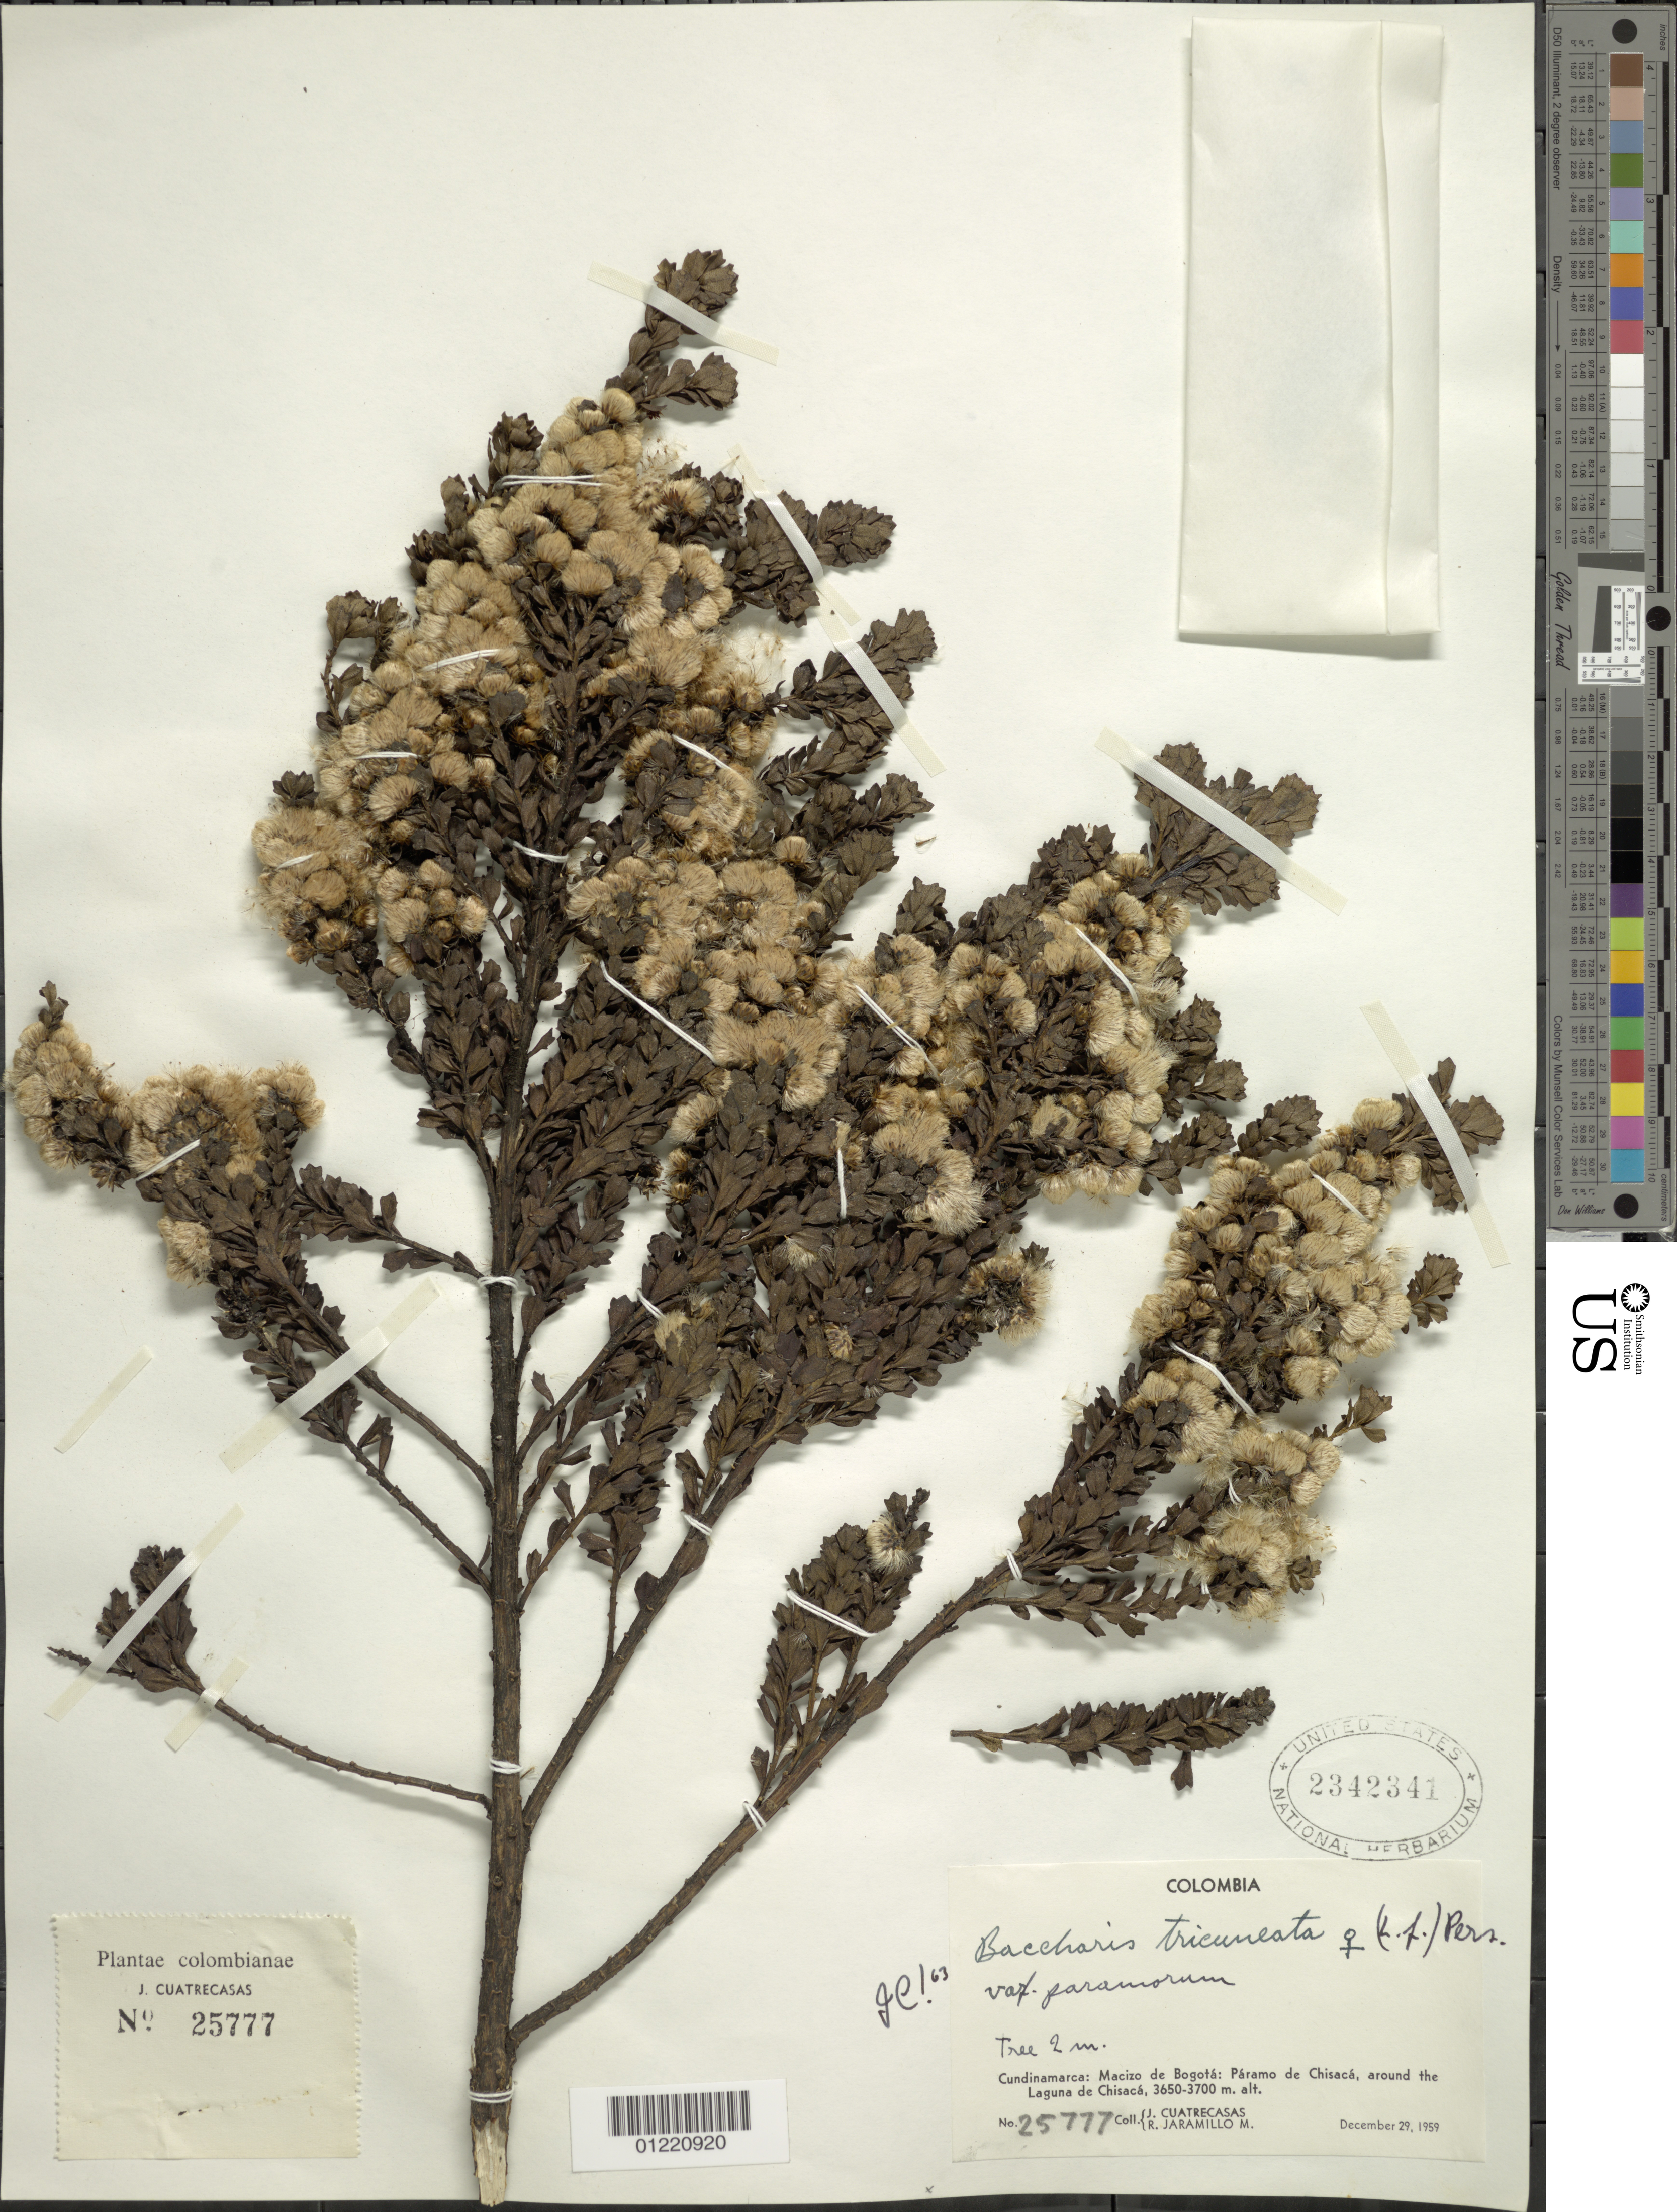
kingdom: Plantae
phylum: Tracheophyta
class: Magnoliopsida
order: Asterales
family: Asteraceae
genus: Baccharis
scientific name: Baccharis tricuneata var. paramorum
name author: Cuatrec.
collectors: J. Cuatrecasas & R. Jaramillo M.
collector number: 25777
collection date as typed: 29 Dec 1959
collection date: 1959-12-29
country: Colombia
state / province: Cundinamarca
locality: Macizo de Bogotá, Páramo de Chisacá, around Laguna de Chisacá.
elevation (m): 3650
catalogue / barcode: US 2342341